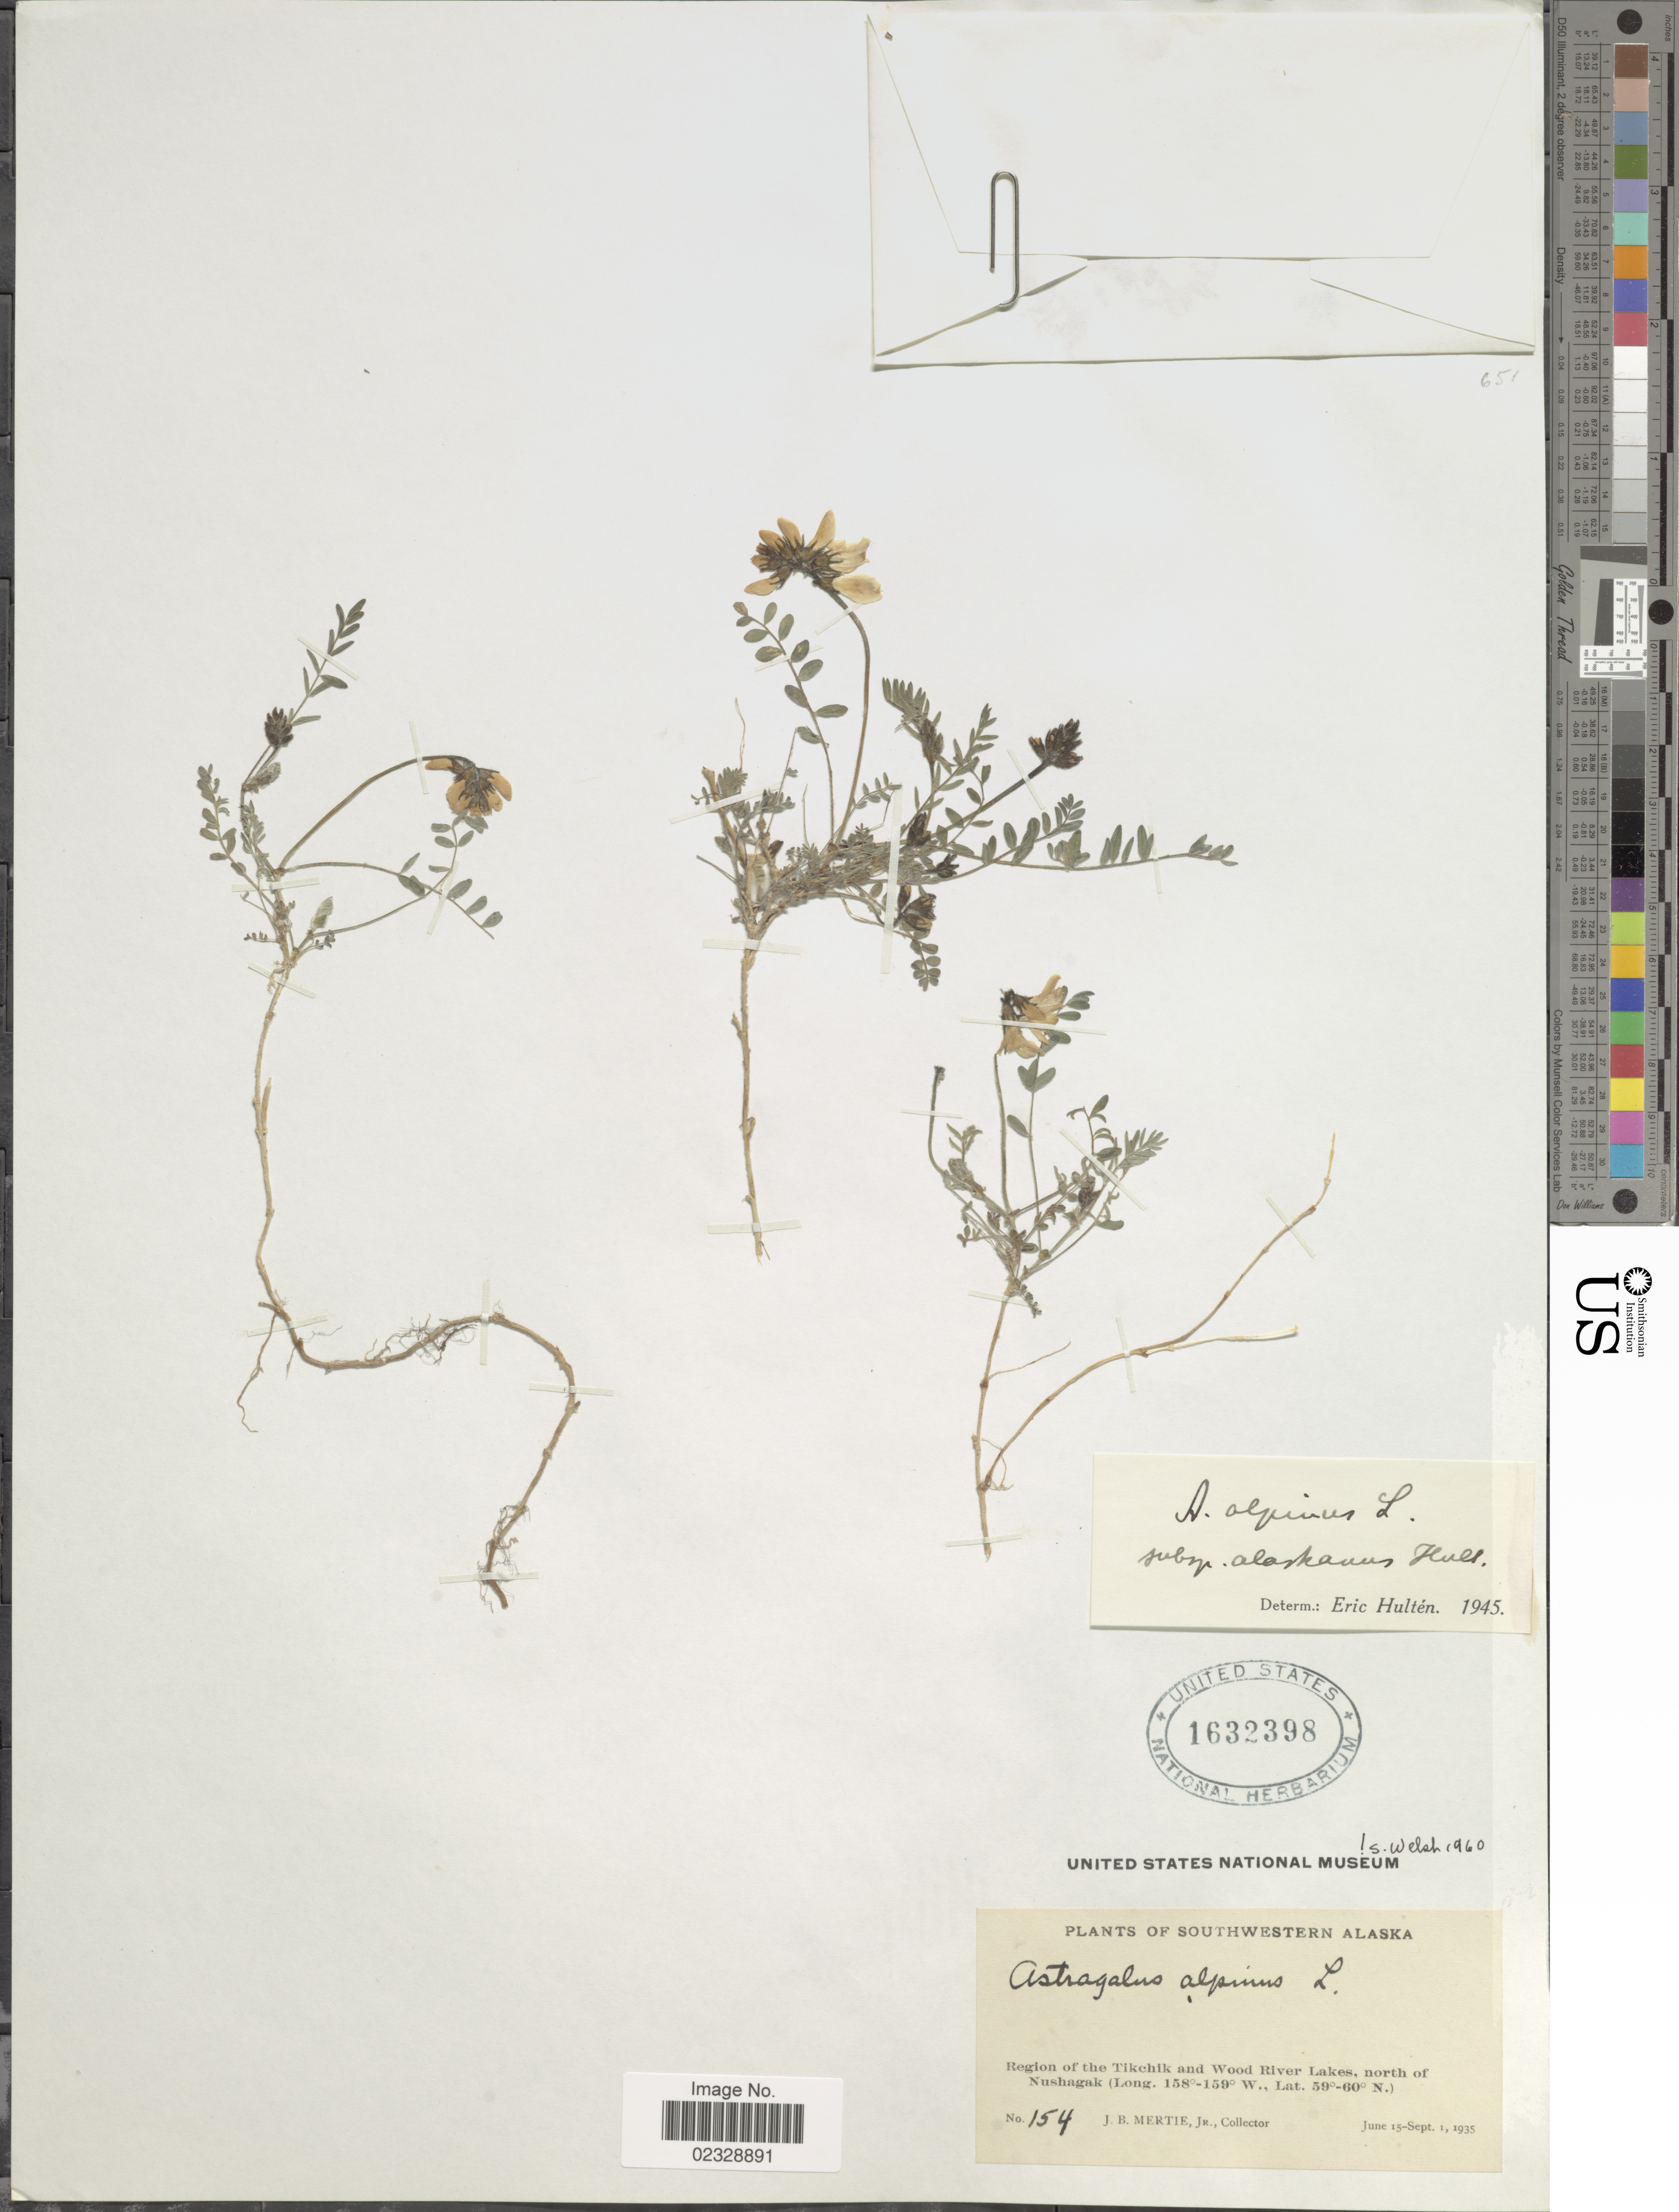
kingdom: Plantae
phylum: Tracheophyta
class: Magnoliopsida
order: Fabales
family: Fabaceae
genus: Astragalus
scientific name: Astragalus alpinus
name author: L.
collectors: J. Mertie Jr.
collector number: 154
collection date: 1935-06-15/1935-09-01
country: United States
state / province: Alaska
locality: Southwestern Alaska, Region of the Tikchik and Wood River Lakes, north of Nushagak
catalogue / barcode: US 1632398